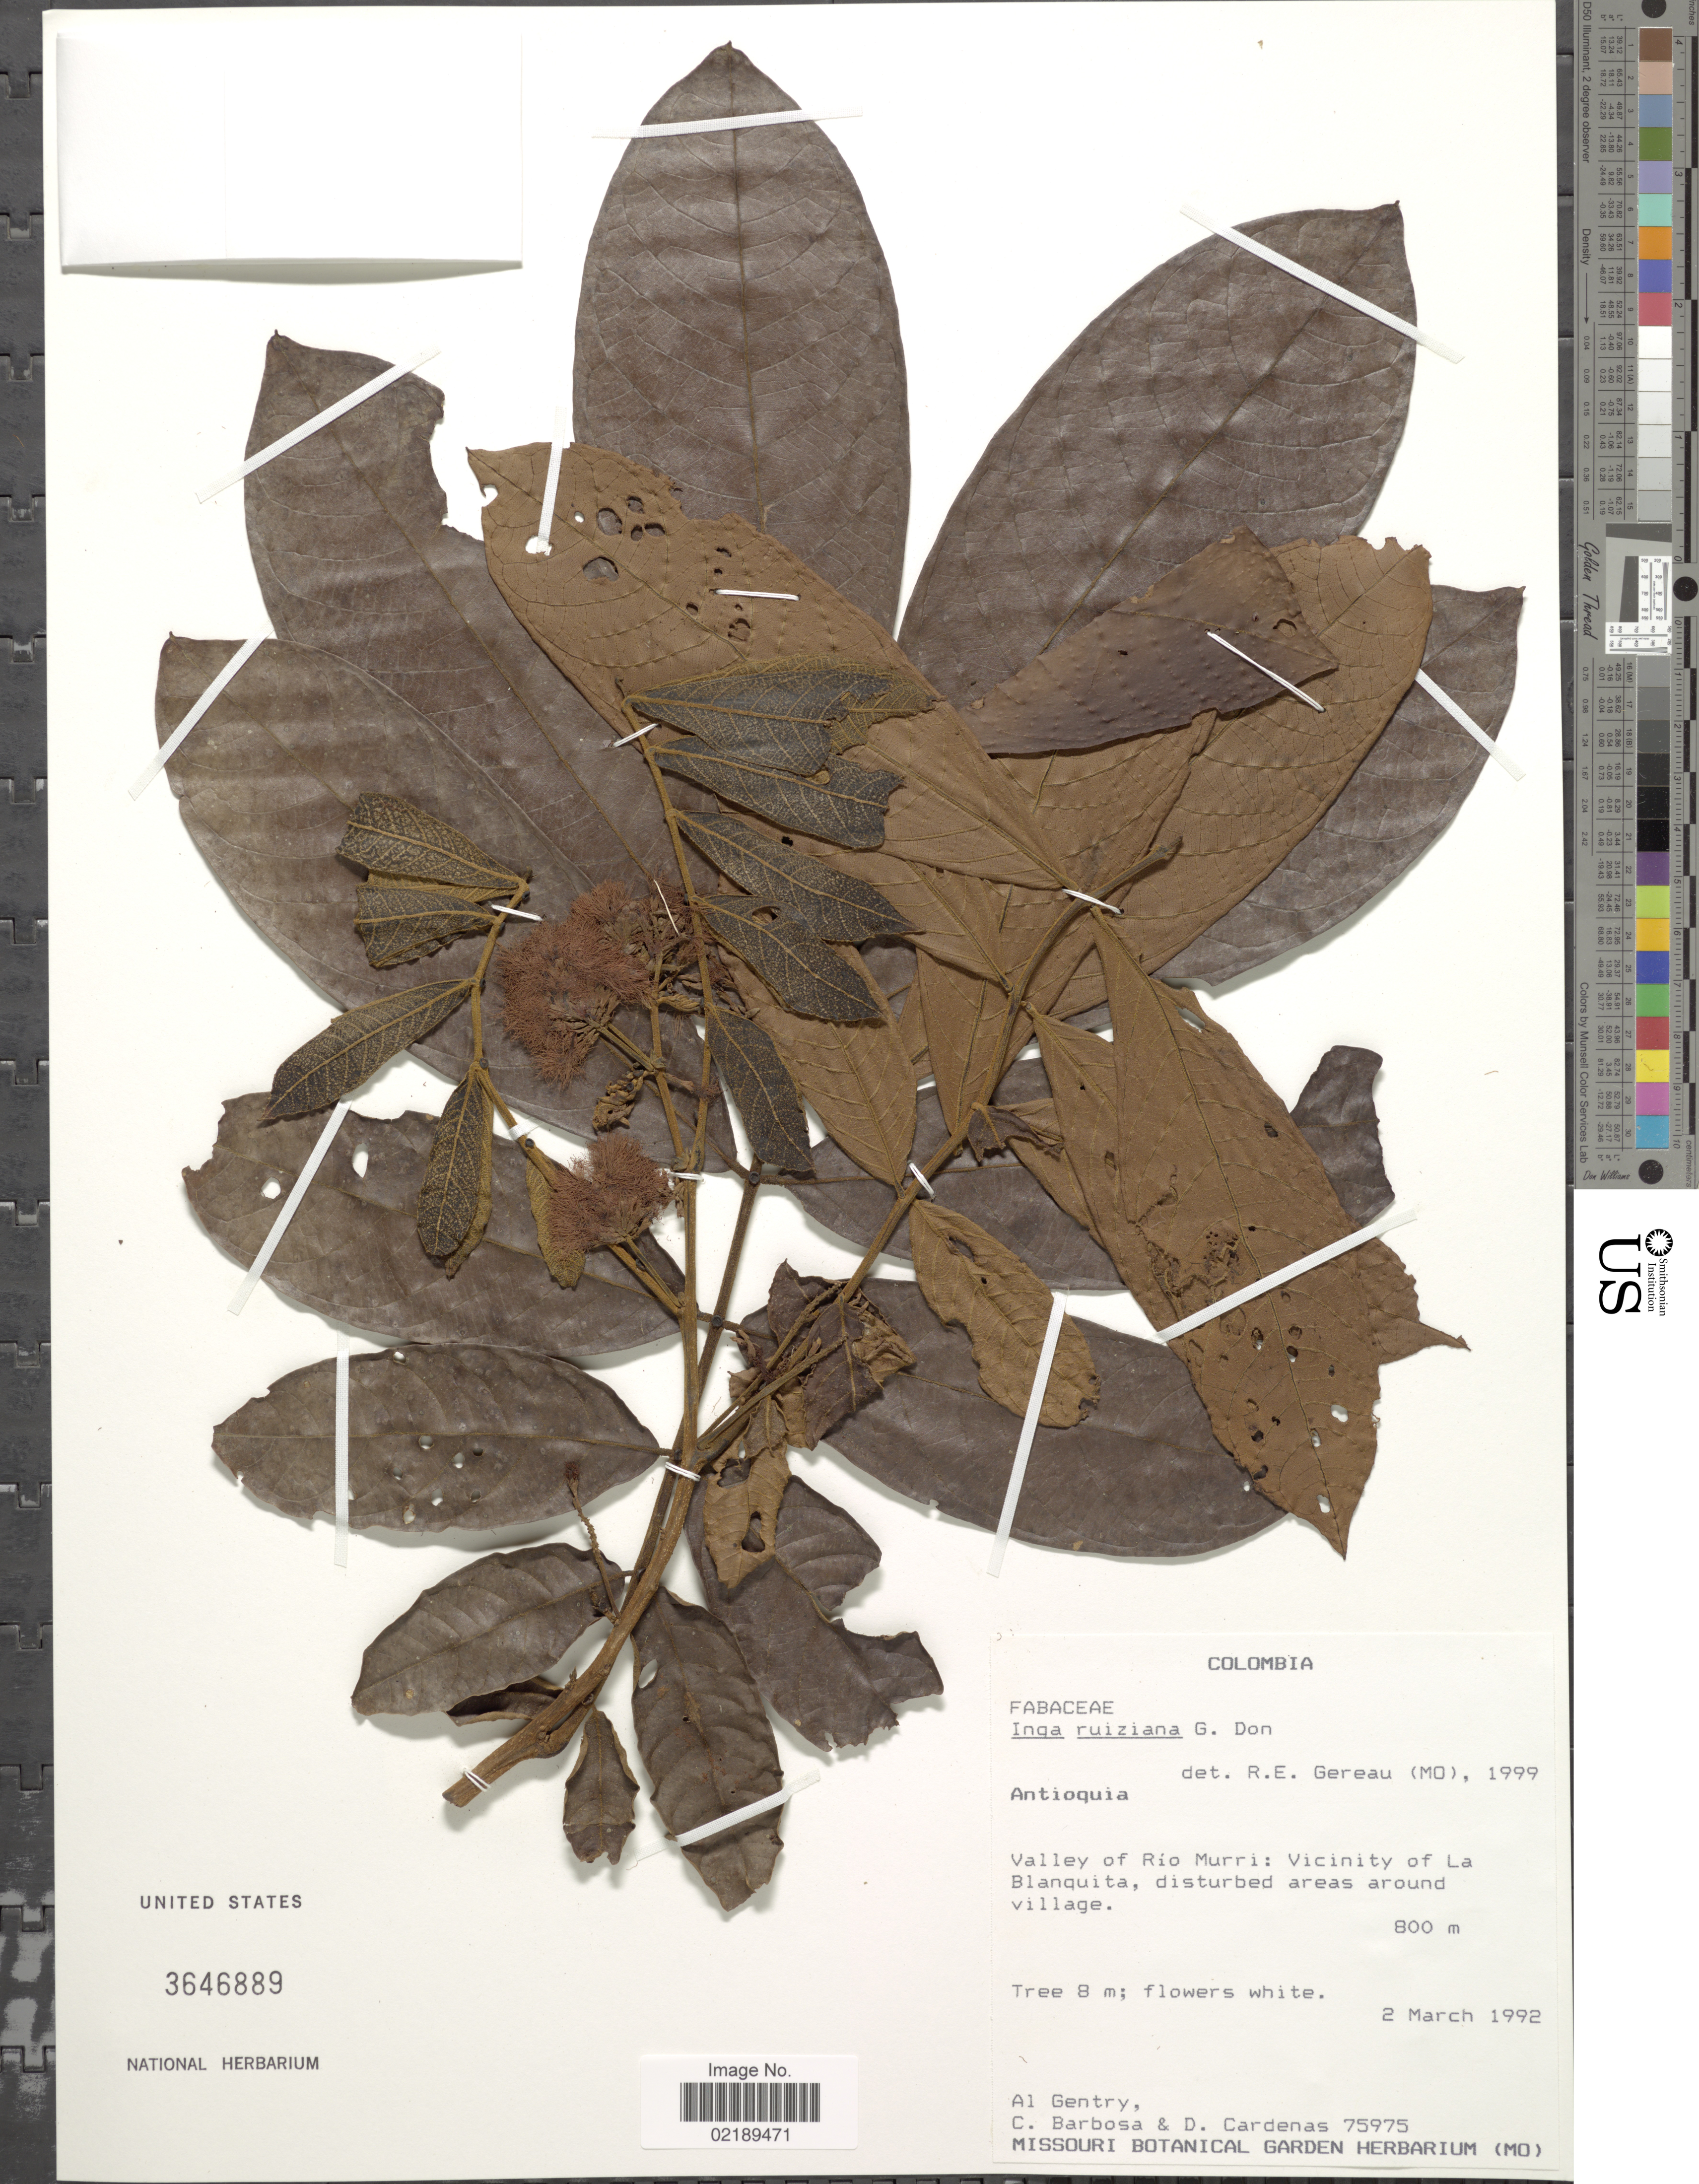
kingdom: Plantae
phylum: Tracheophyta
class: Magnoliopsida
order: Fabales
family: Fabaceae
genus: Inga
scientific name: Inga ruiziana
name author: G. Don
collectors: A. H. Gentry, C. E. Barbosa & D. Cardenas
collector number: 75975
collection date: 1992-03-02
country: Colombia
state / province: Antioquia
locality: Valley of Rio Murri: Vicinity of La Blanquita, disturbed areas around village.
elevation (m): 800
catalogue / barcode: US 3646889